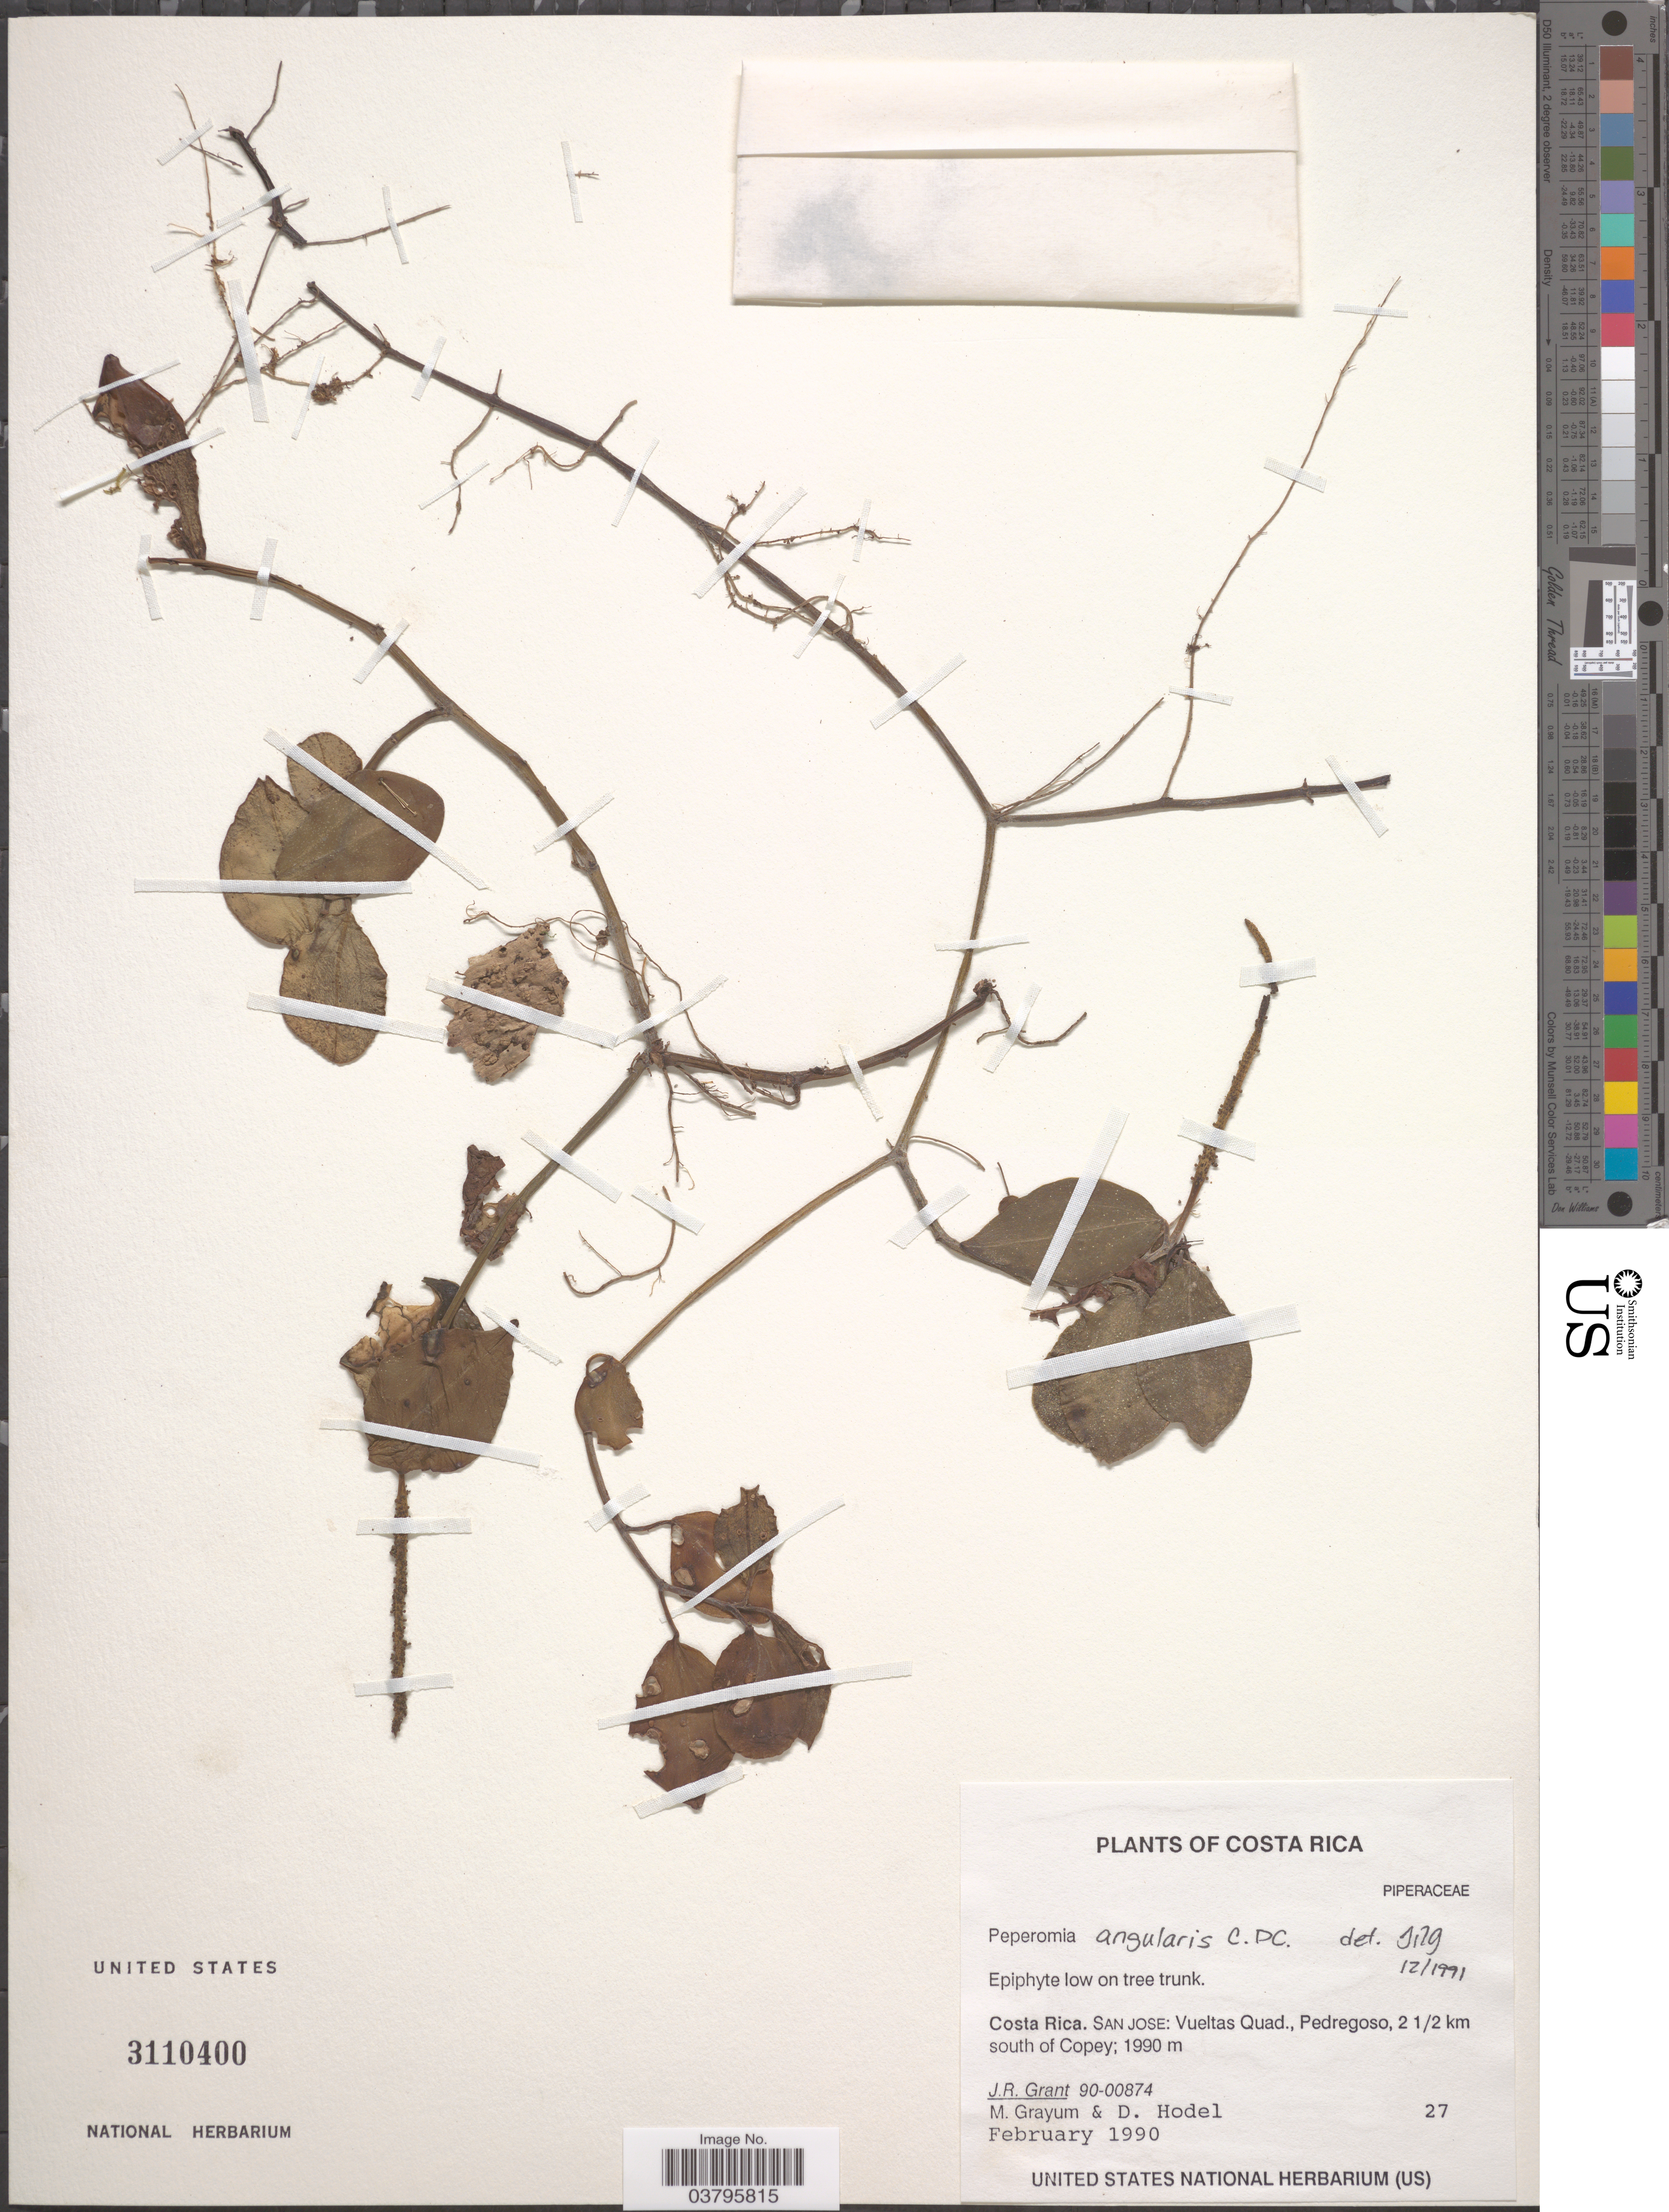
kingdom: Plantae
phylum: Tracheophyta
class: Magnoliopsida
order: Piperales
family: Piperaceae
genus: Peperomia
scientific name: Peperomia san-joseana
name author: C. DC.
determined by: Jiménez, José Estaban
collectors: J. Grant, M. H. Grayum & D. R. Hodel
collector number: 27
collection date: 1990-02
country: Costa Rica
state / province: San José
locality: Vueltas Quad., Pedregoso, 2 ½ km south of Copey.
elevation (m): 1990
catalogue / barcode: US 3110400